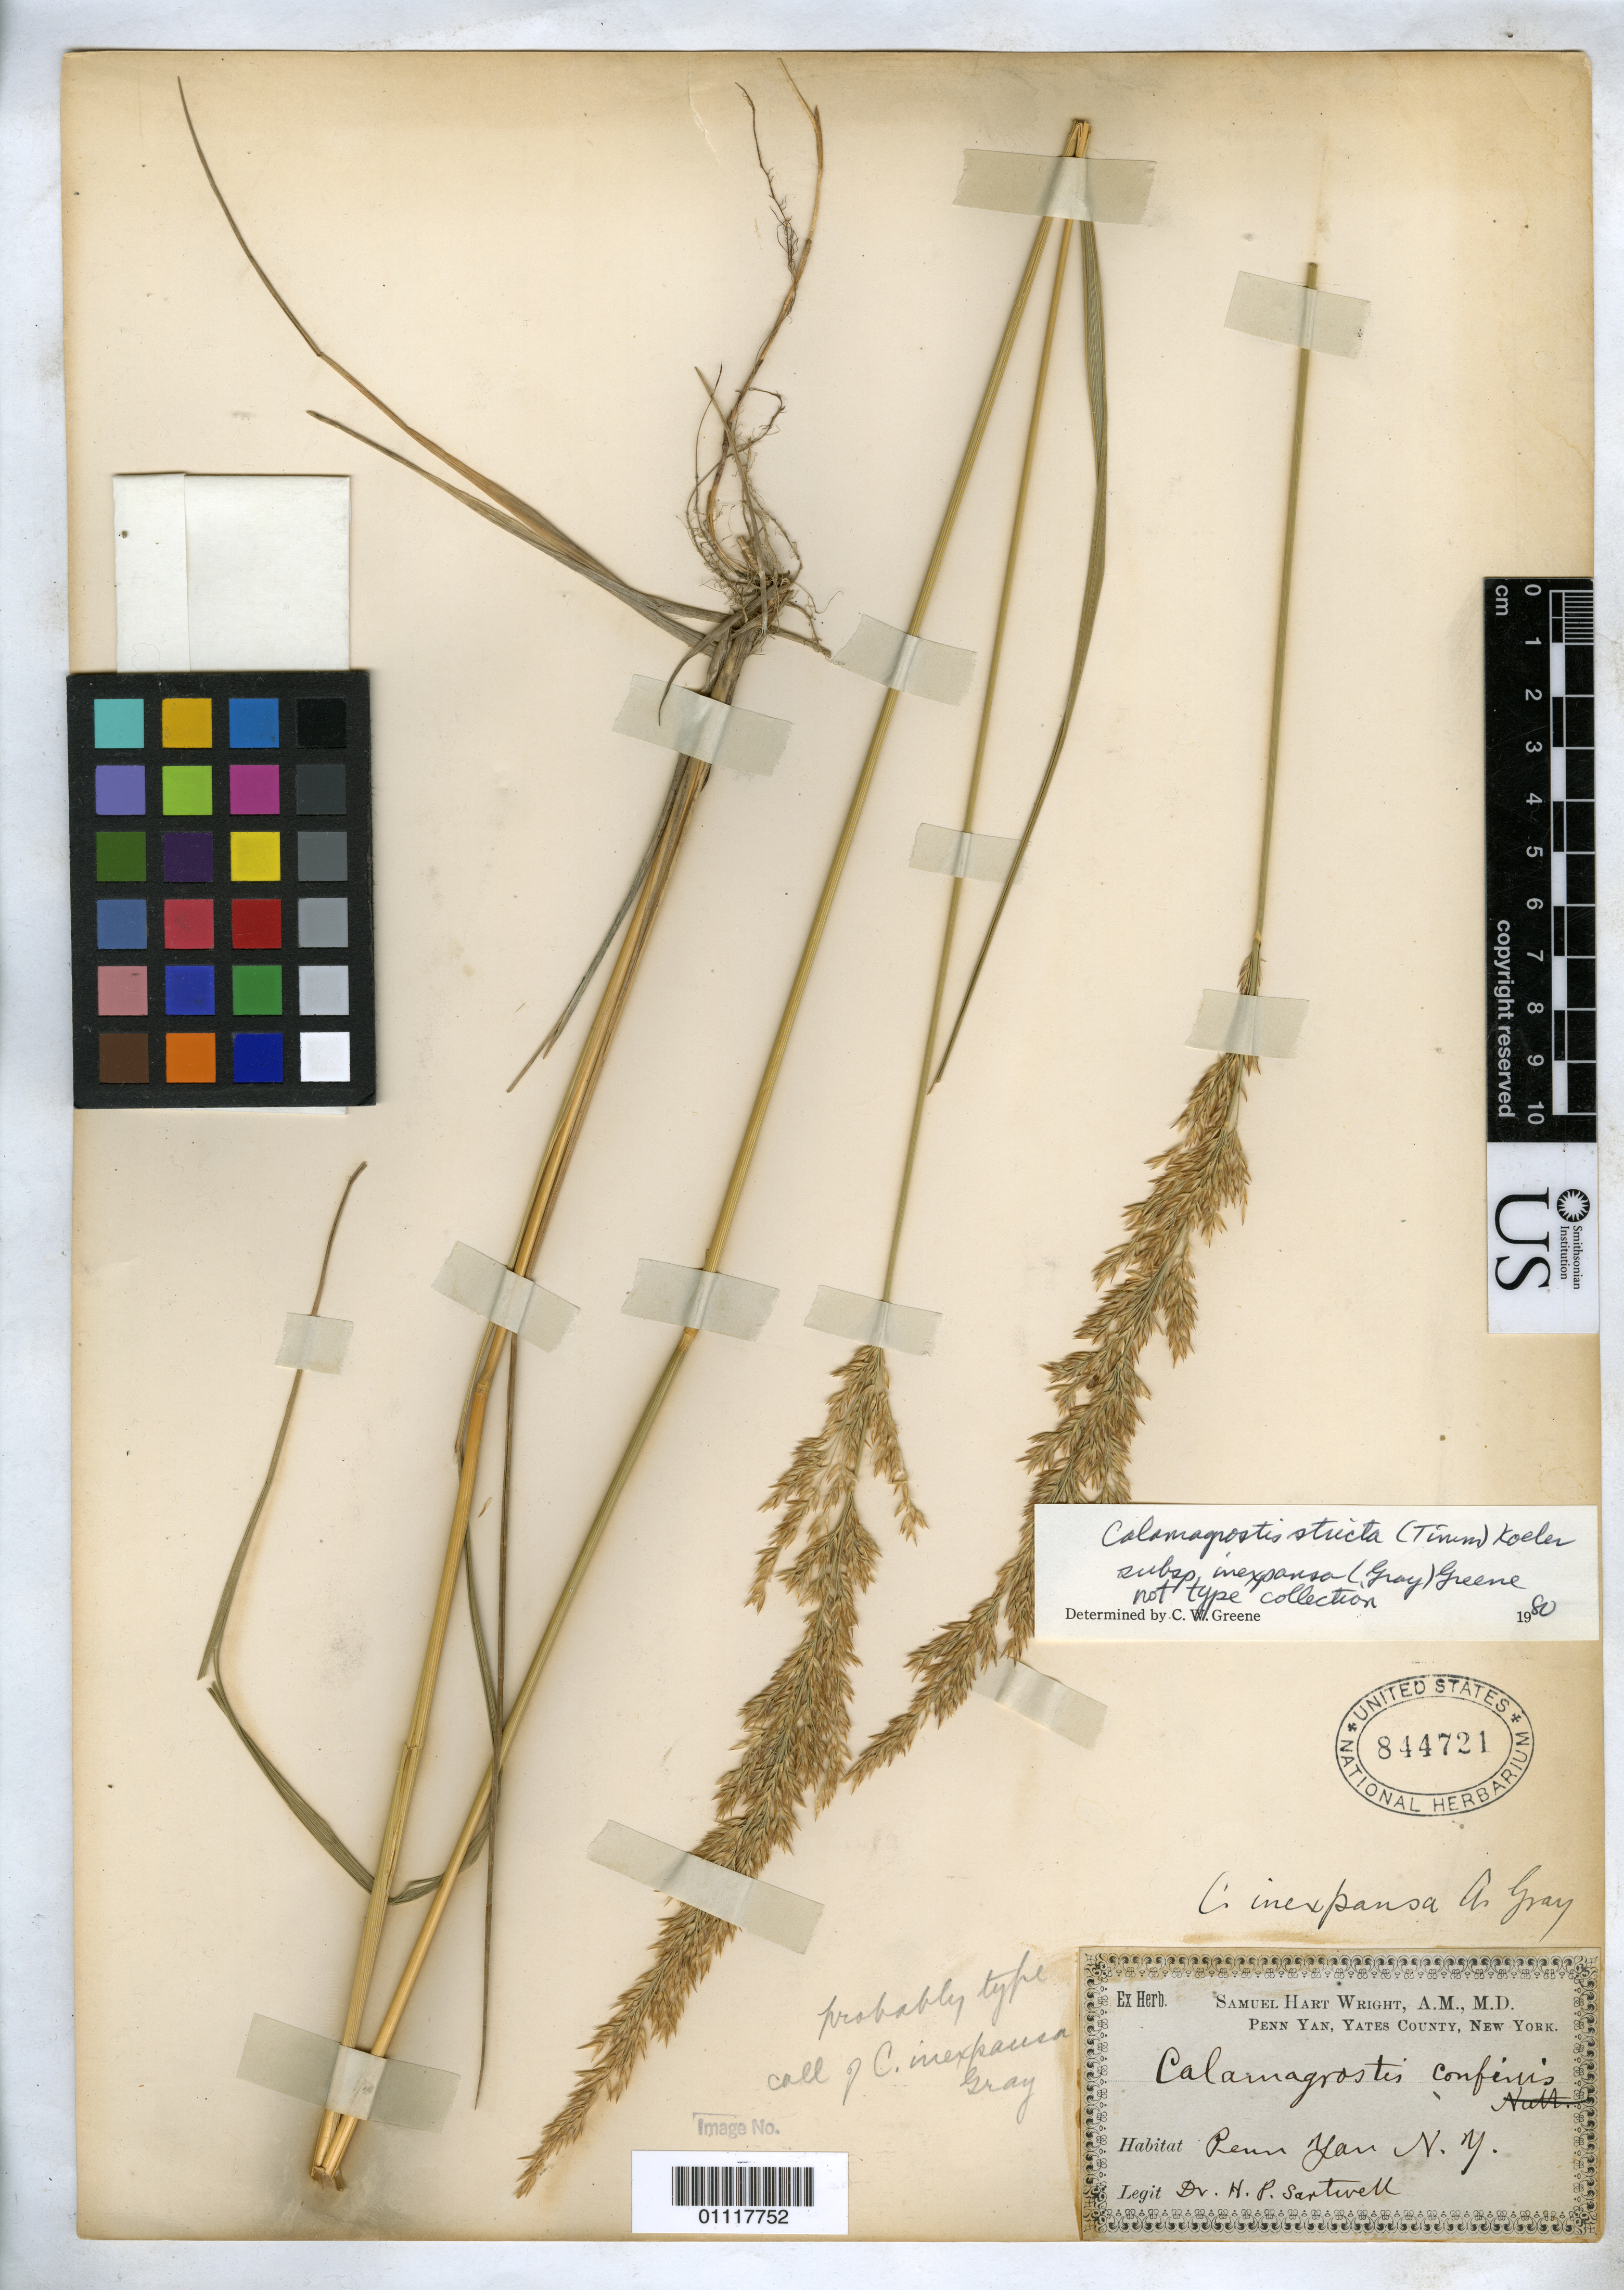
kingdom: Plantae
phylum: Tracheophyta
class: Liliopsida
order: Poales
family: Poaceae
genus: Calamagrostis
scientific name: Calamagrostis inexpansa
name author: A. Gray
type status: Isotype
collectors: H. Startwell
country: United States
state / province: New York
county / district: Yates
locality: Penn Yan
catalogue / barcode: US 844721